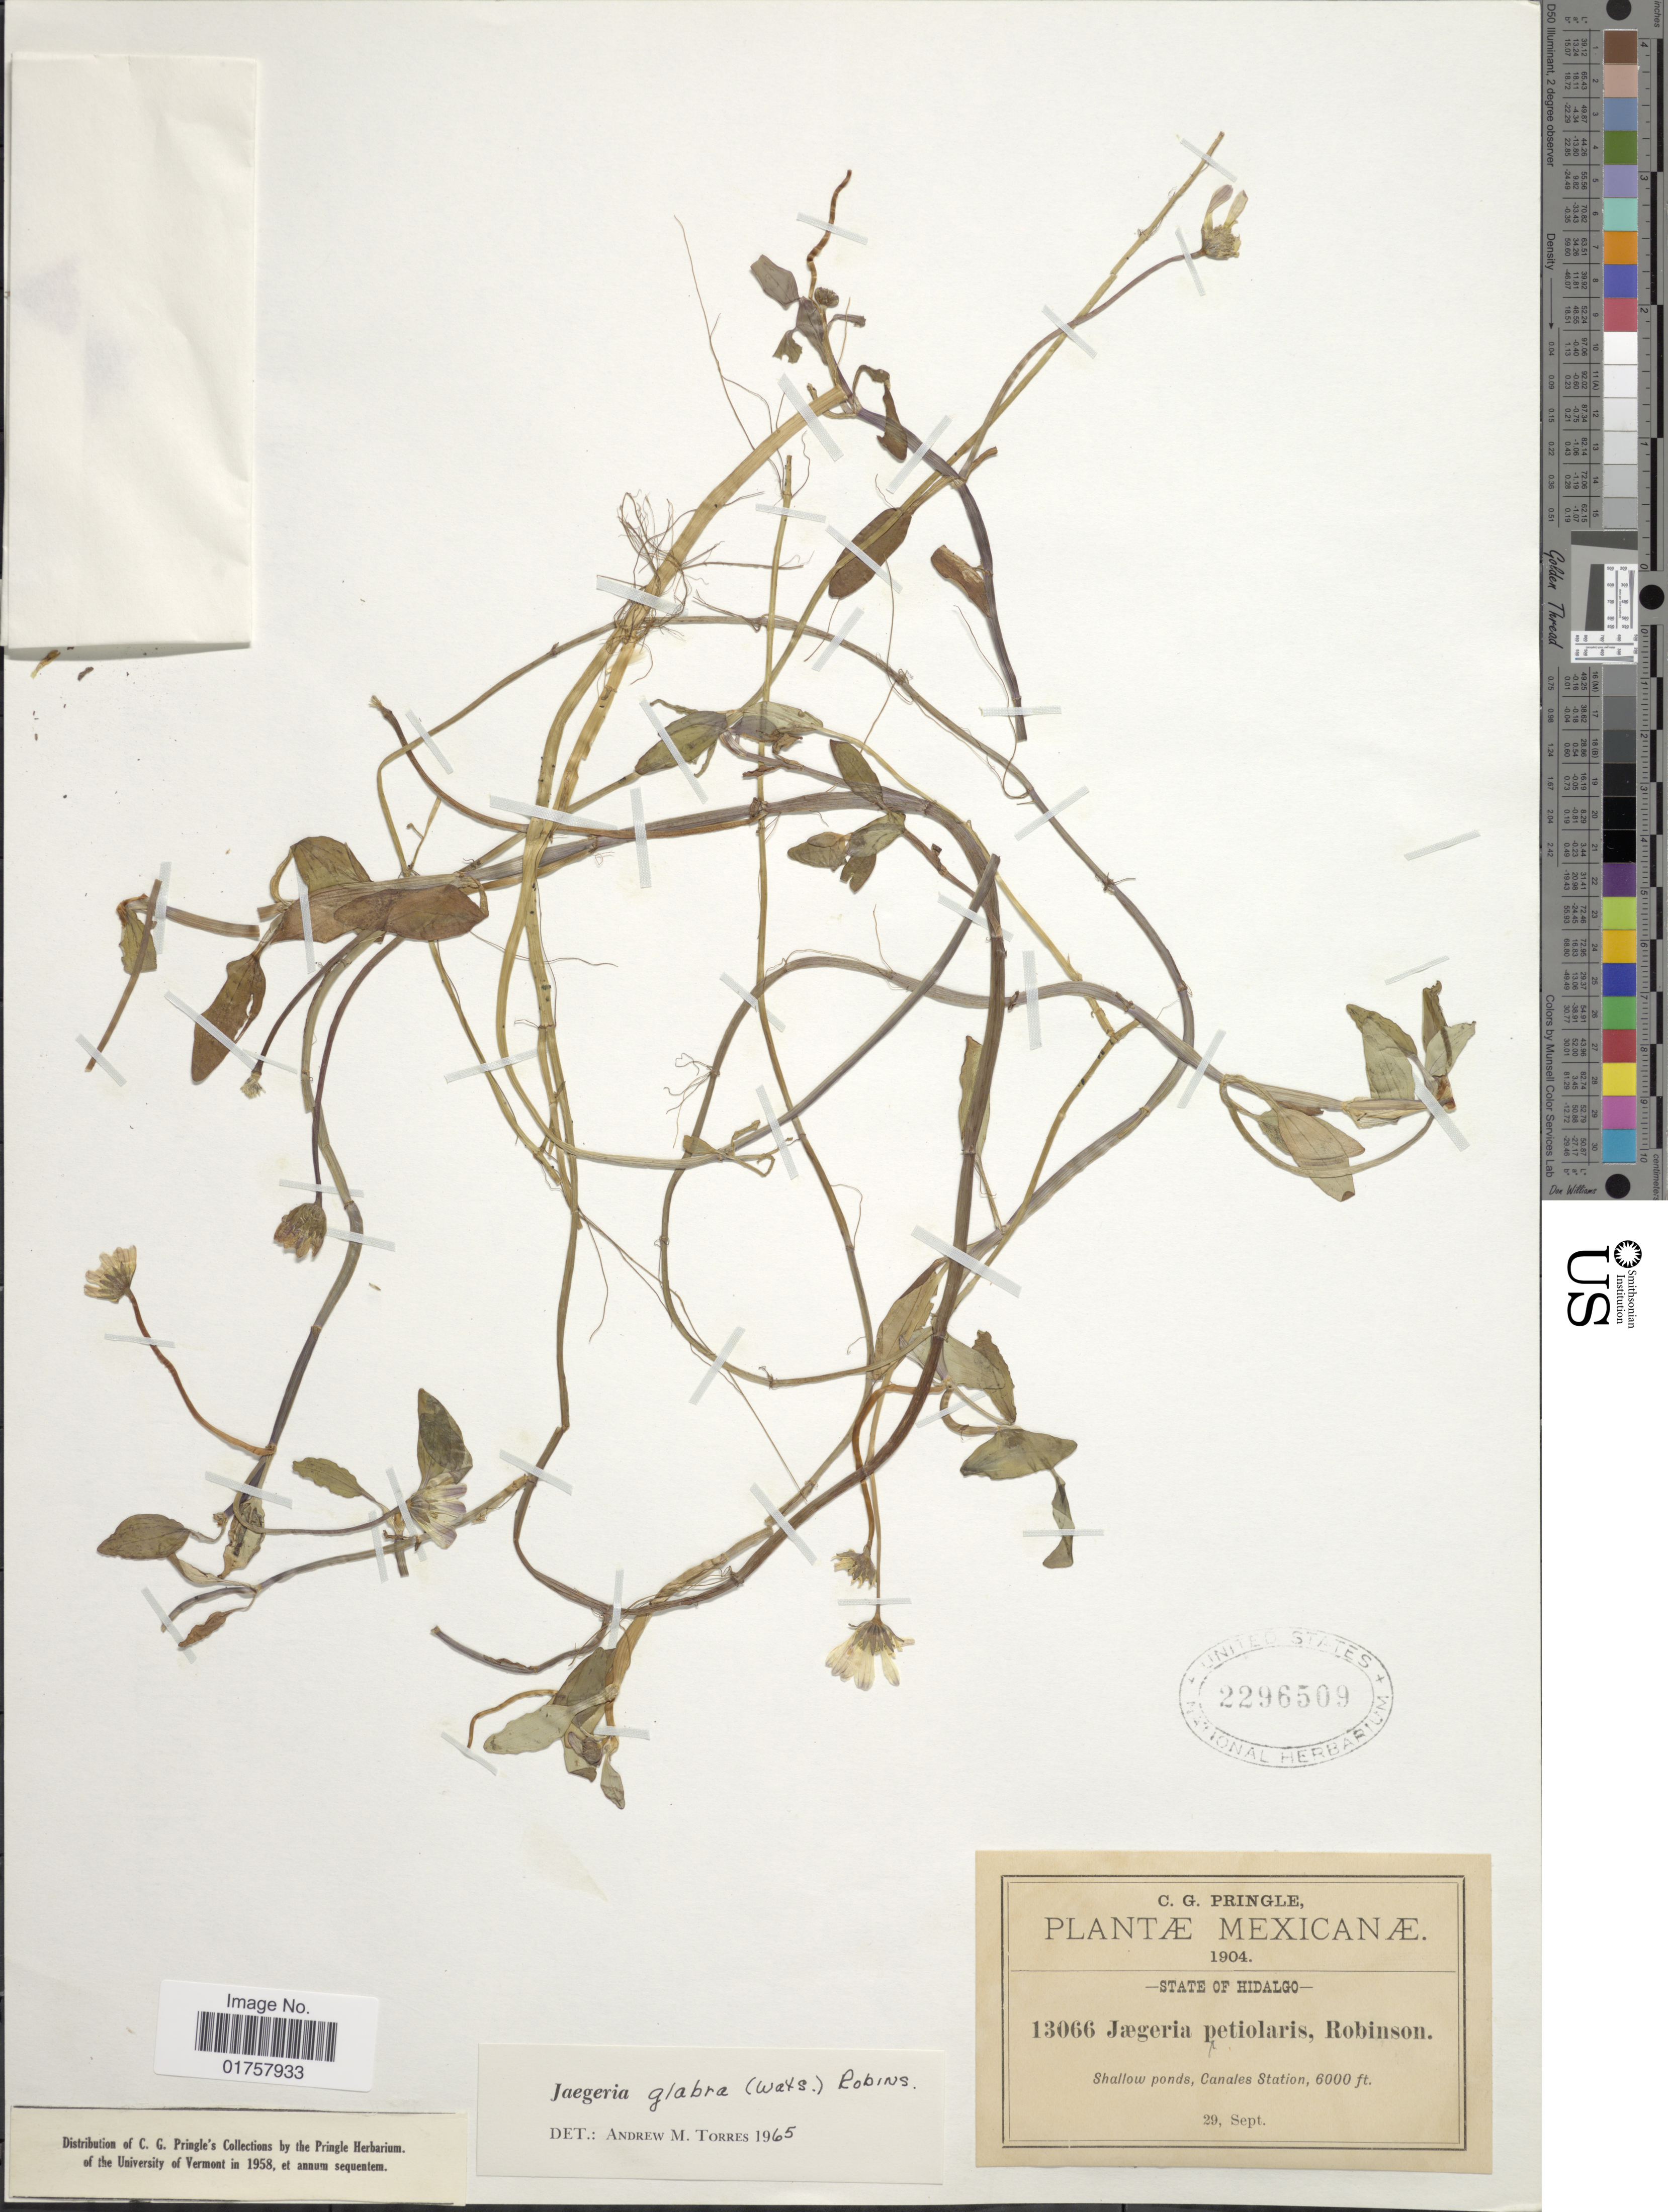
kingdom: Plantae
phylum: Tracheophyta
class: Magnoliopsida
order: Asterales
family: Asteraceae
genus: Jaegeria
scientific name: Jaegeria glabra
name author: (S. Watson) B.L. Rob.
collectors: C. G. Pringle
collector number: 13066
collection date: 1904-09-29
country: Mexico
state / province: Hidalgo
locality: Shallow ponds, Canales Station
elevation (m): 1829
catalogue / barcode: US 2296509